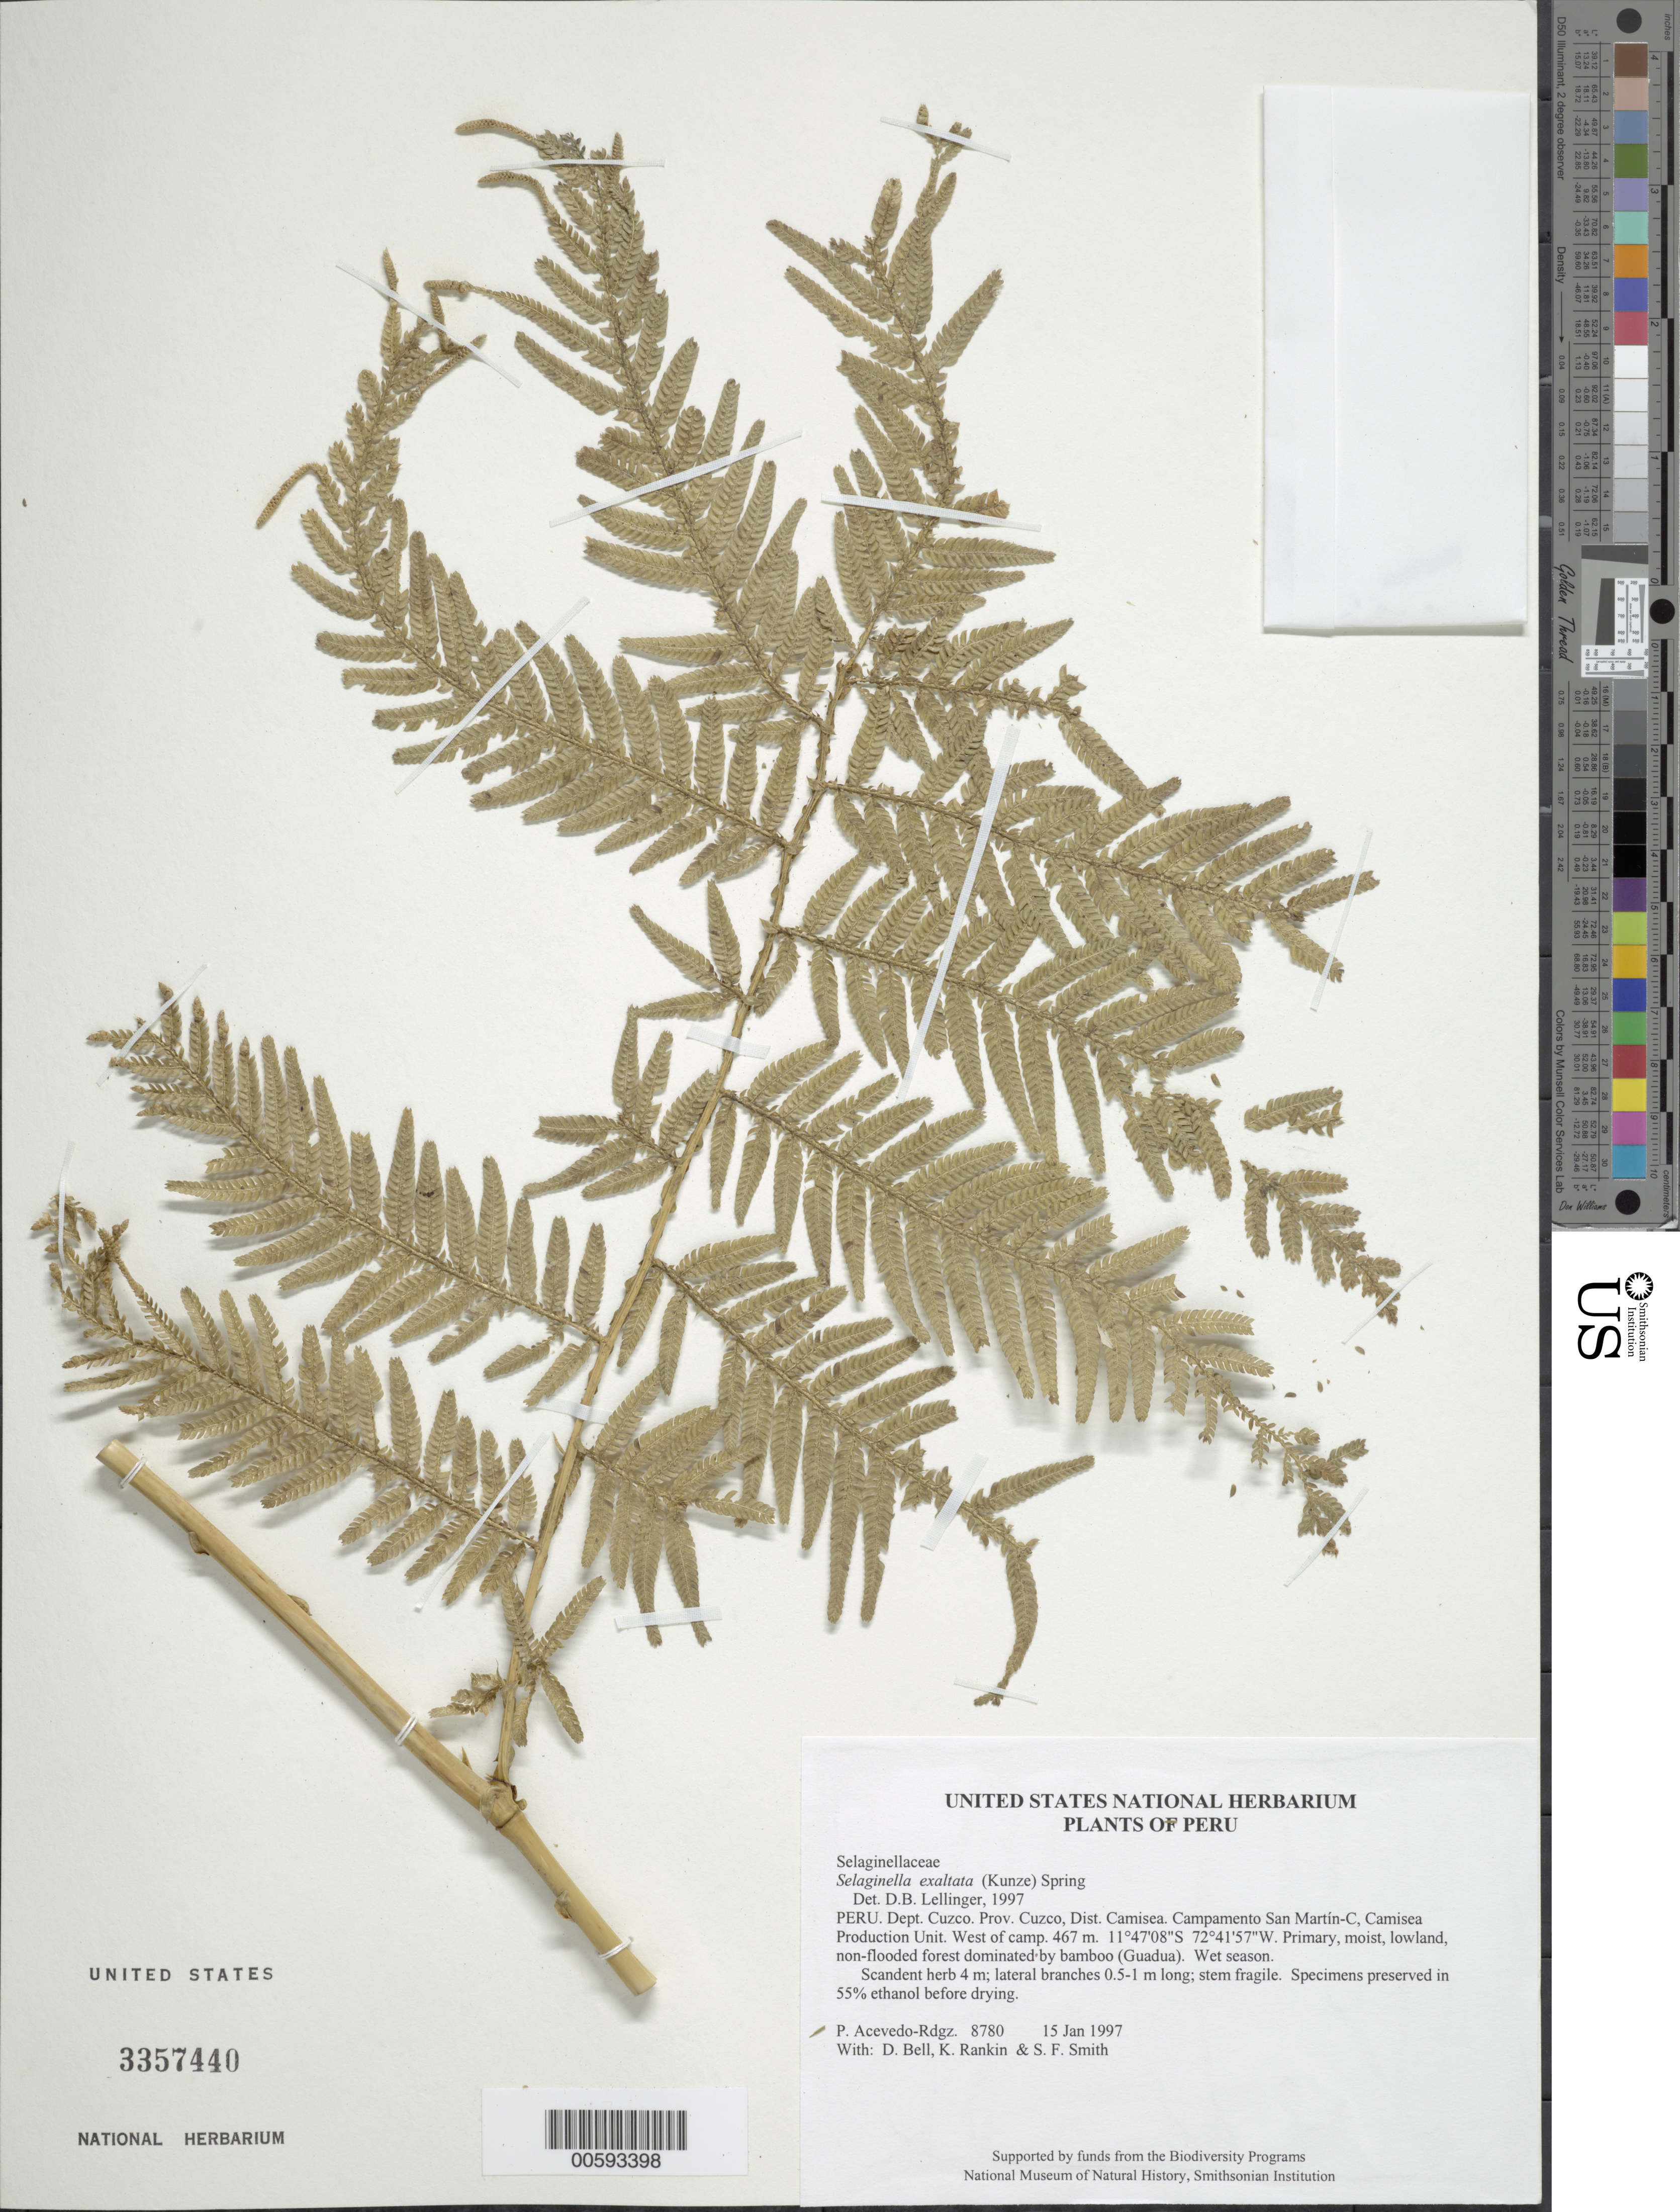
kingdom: Plantae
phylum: Tracheophyta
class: Lycopodiopsida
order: Selaginellales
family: Selaginellaceae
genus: Selaginella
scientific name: Selaginella exaltata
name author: (Kunze) Spring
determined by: Lellinger, David B., (BOT), Smithsonian Institution - National Museum of Natural History (UNITED STATES)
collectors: P. Acevedo-Rodr., D. A. Bell, K. B. Rankin & S.F. Smith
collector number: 8780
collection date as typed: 15 Jan 1997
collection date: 1997-01-15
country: Peru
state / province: Cusco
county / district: Cusco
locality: Districto Camisea, Campamento San Martín-C, Camisea Production Unit. West of camp.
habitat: Primary, moist, lowland, non-flooded forest dominated by bamboo (Guadua). Wet season.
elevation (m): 467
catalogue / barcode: US 3357440